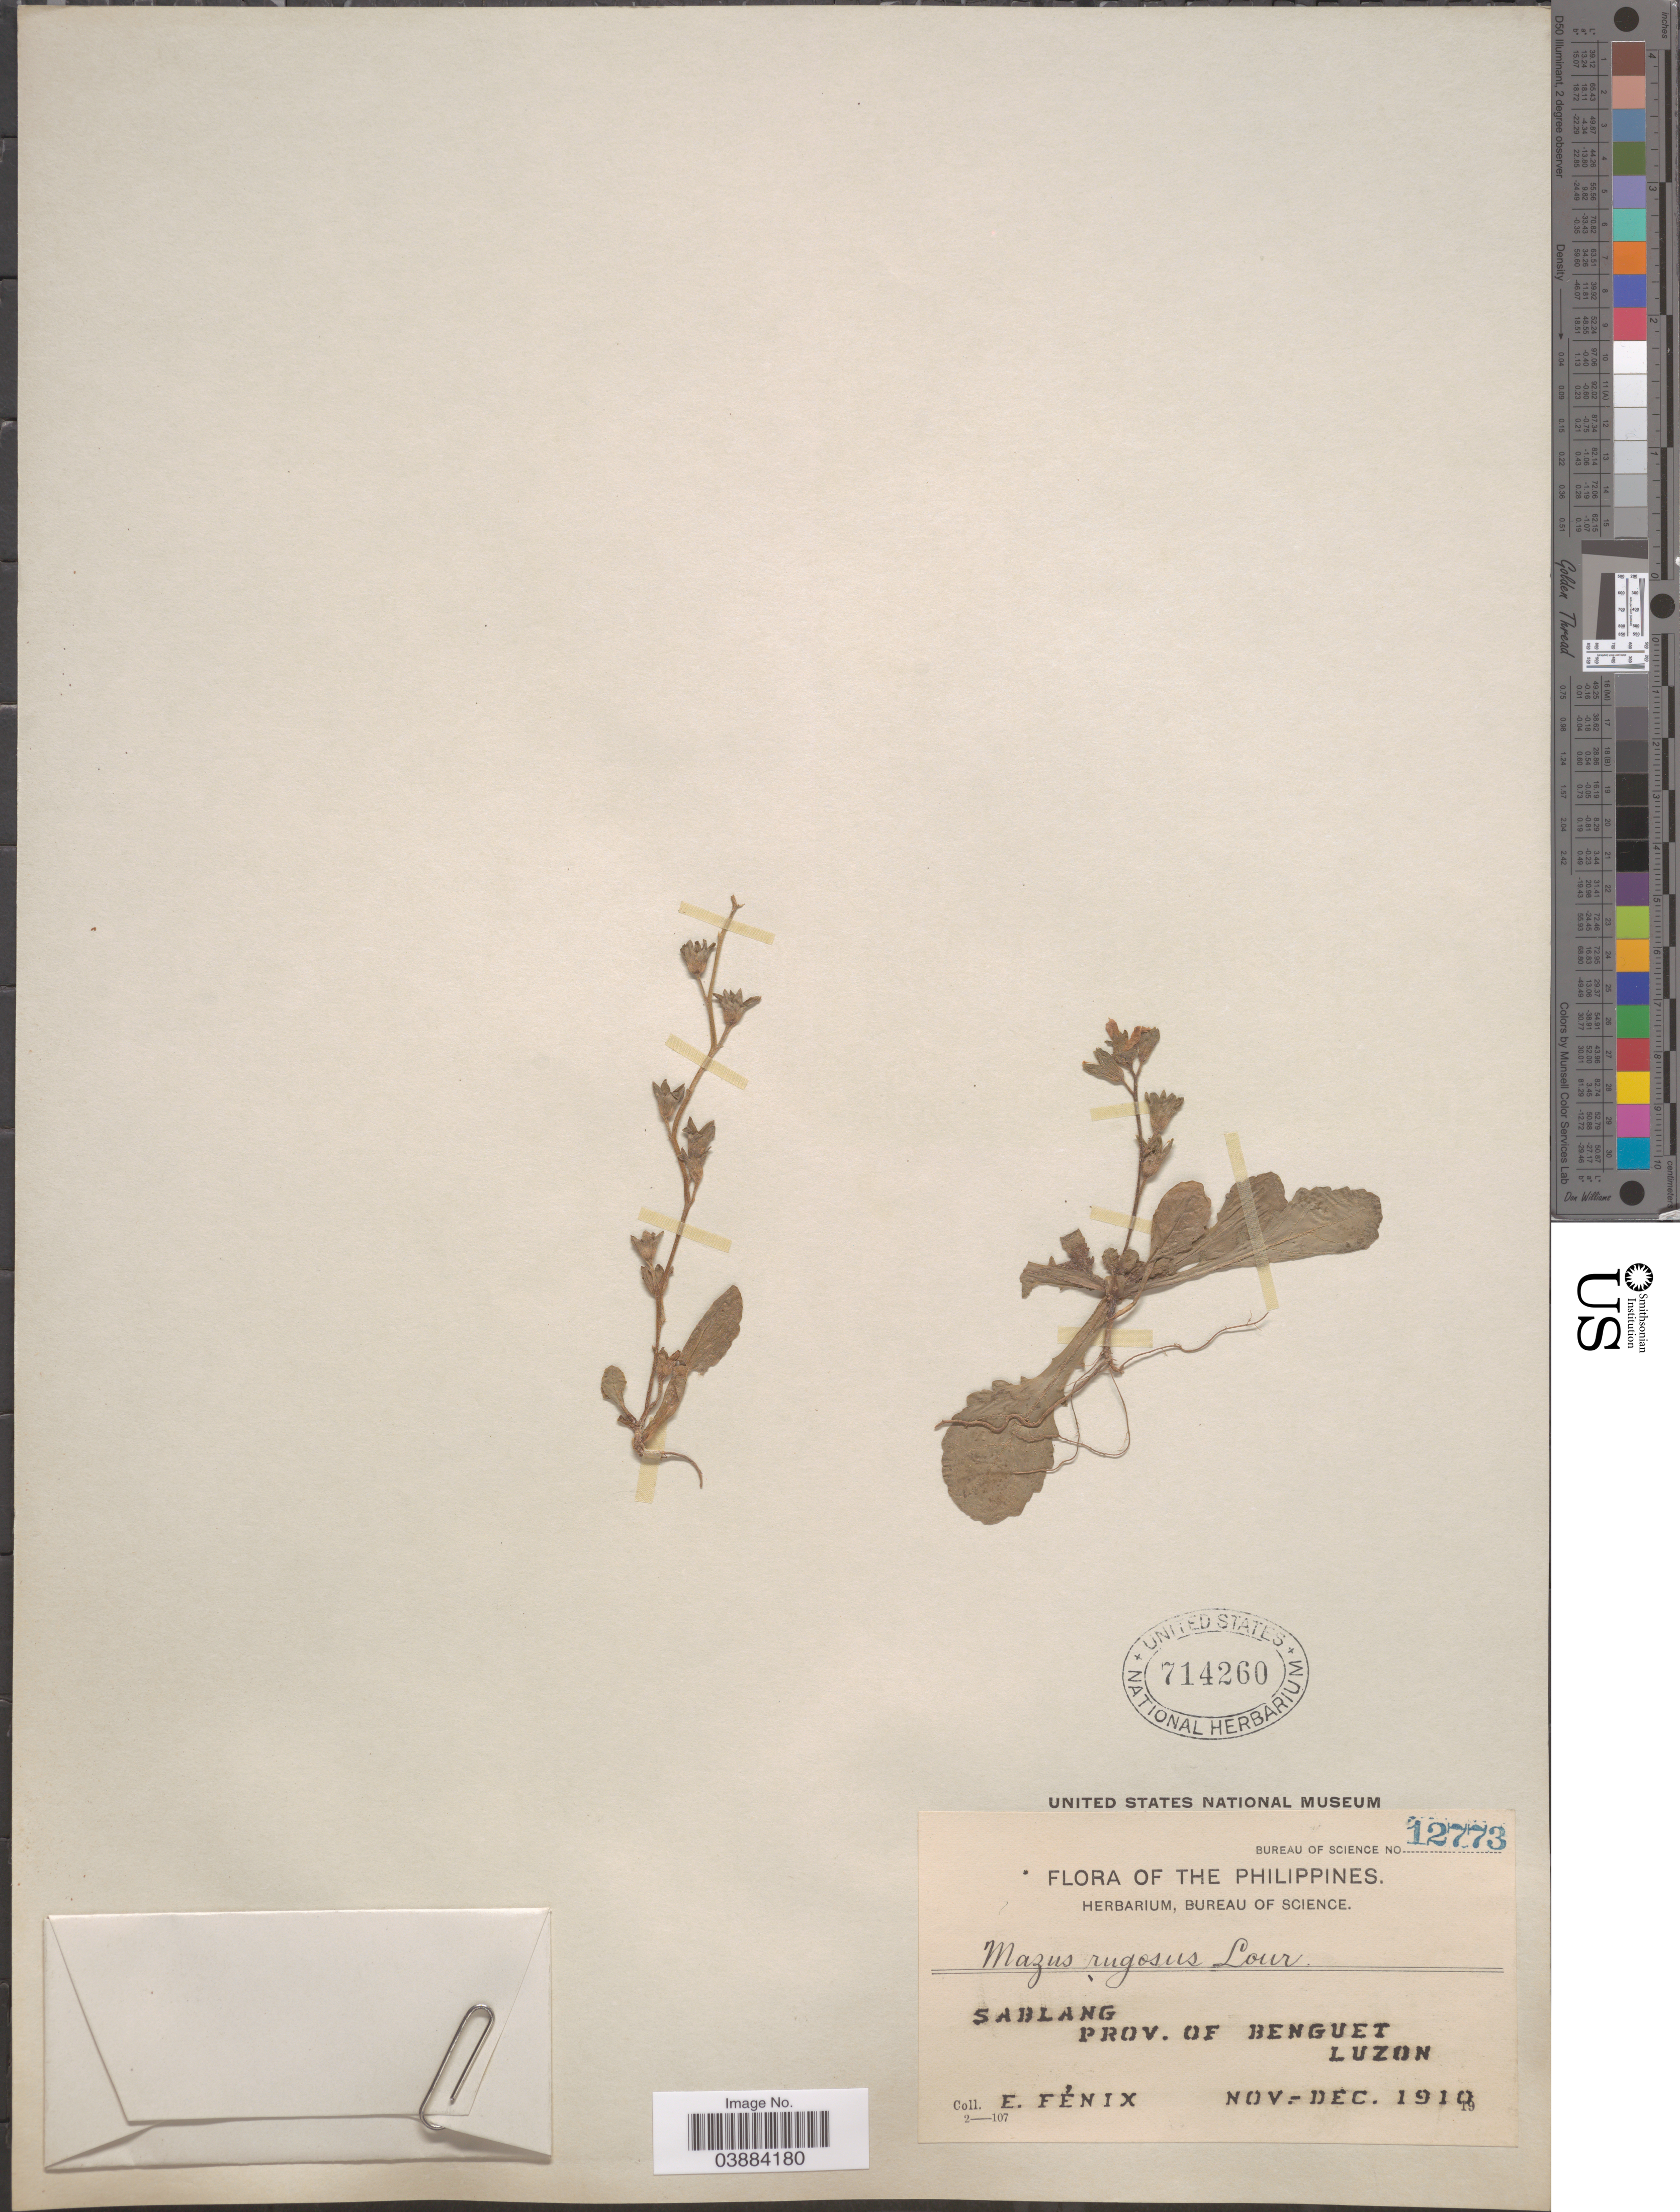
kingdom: Plantae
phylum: Tracheophyta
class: Magnoliopsida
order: Lamiales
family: Mazaceae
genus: Mazus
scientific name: Mazus rugosus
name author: Lour.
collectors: E. Fénix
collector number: Bureau of science 12773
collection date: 1910-11/1910-12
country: Philippines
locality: Sablang. Prov. of Benguat. Luzon.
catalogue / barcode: US 714260